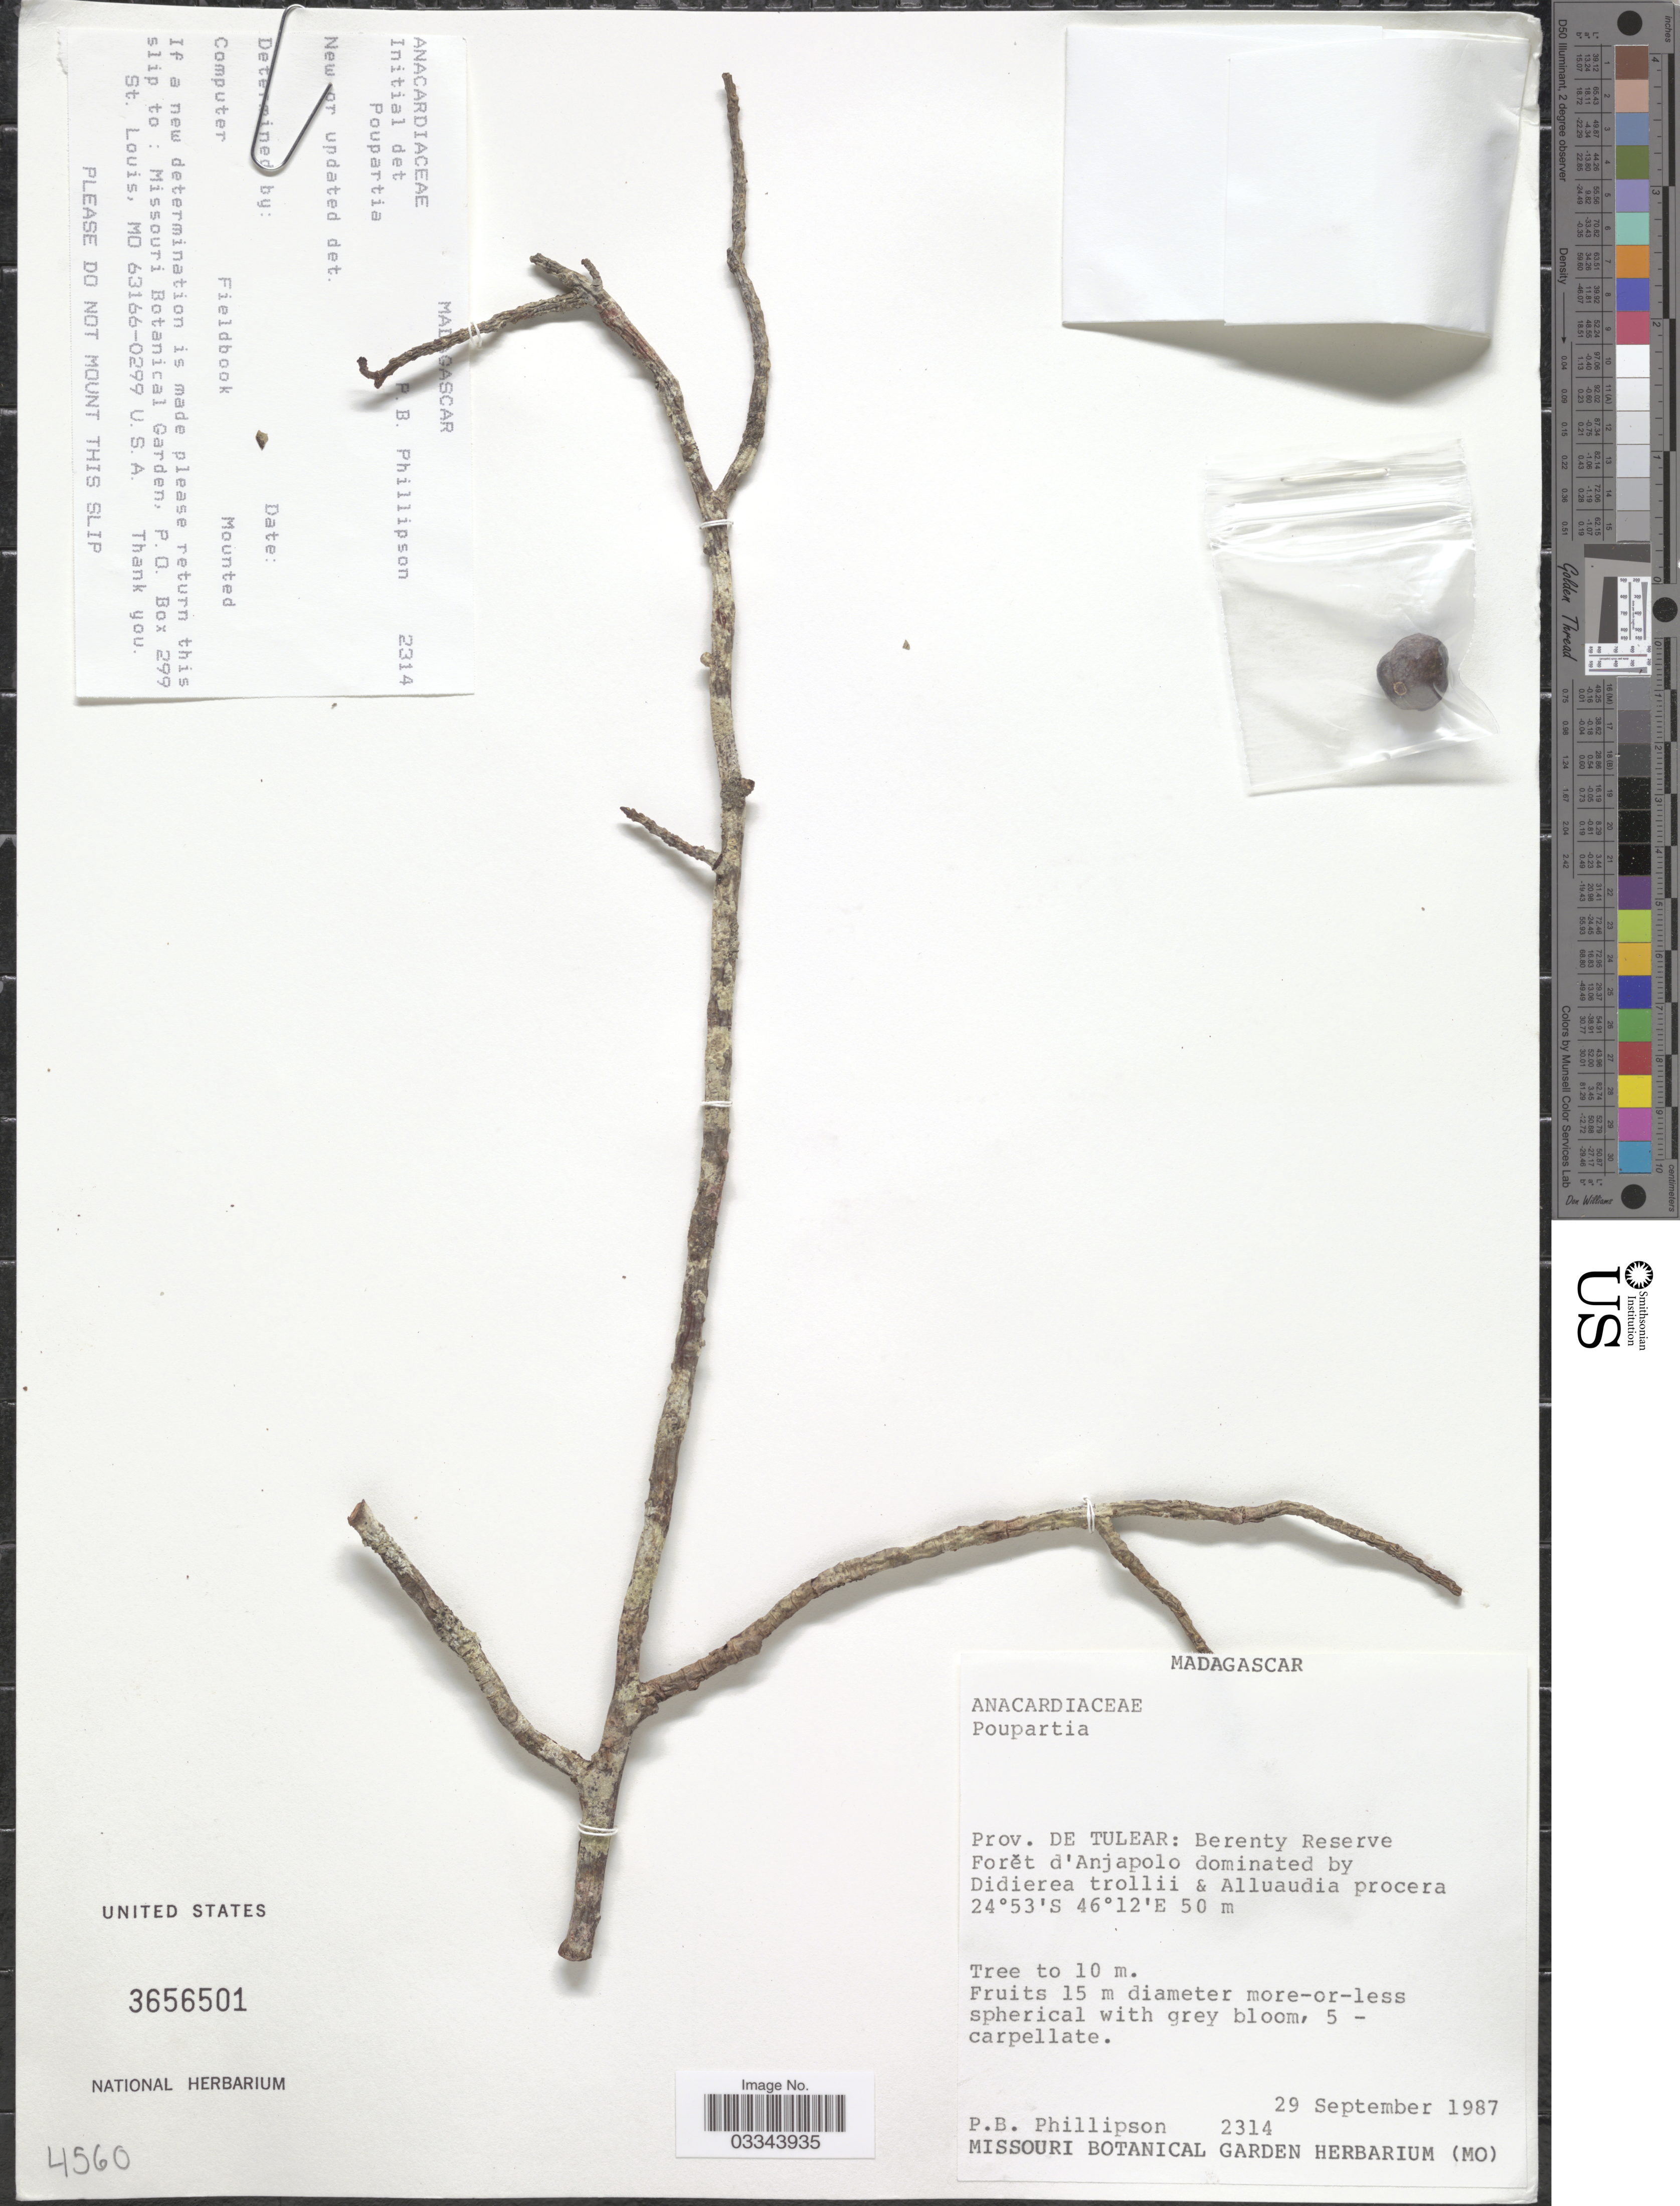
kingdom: Plantae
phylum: Tracheophyta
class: Magnoliopsida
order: Sapindales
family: Anacardiaceae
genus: Operculicarya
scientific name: Operculicarya sp.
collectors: P. B. Phillipson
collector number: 2314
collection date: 1987-09-29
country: Madagascar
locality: Prov. de Tulear: Berenty Reserve Forĕt d'Anjapolo.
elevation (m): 50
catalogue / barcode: US 3656501